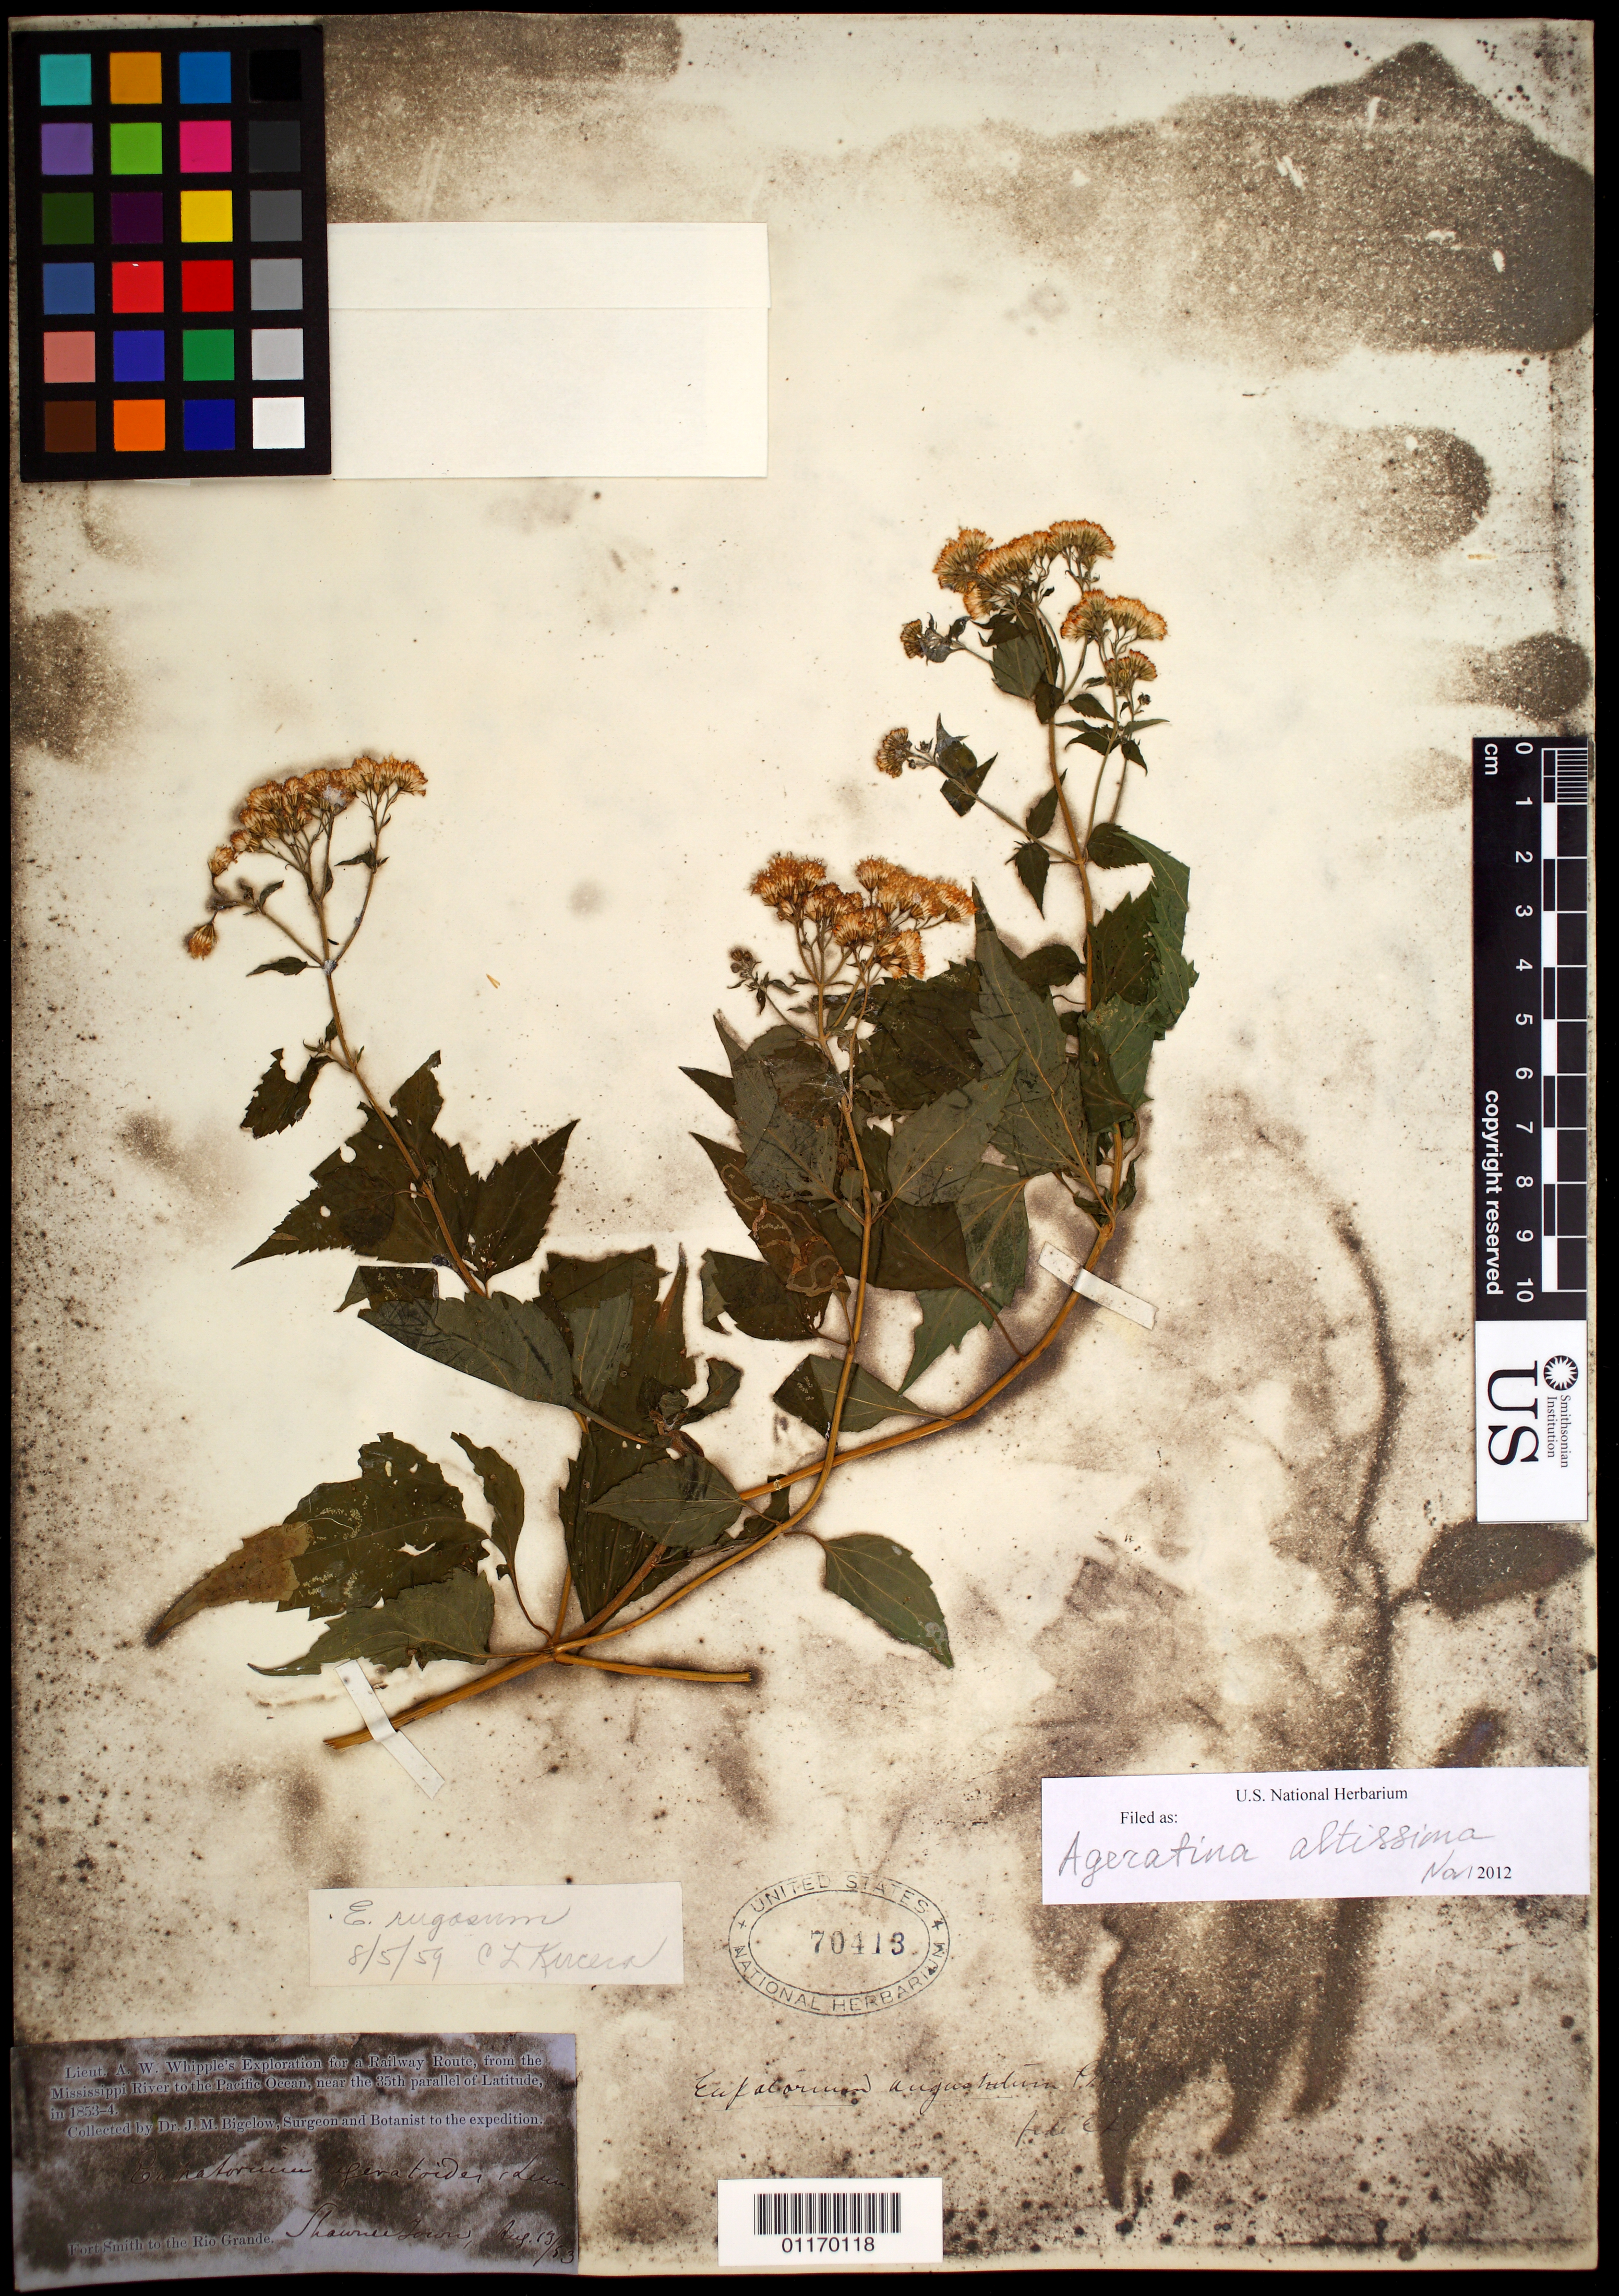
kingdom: Plantae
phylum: Tracheophyta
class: Magnoliopsida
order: Asterales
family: Asteraceae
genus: Ageratina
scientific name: Ageratina altissima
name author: (L.) R.M. King & H. Rob.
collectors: J. M. Bigelow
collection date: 1853/1854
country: United States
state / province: Texas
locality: Shawnee town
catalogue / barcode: US 70413